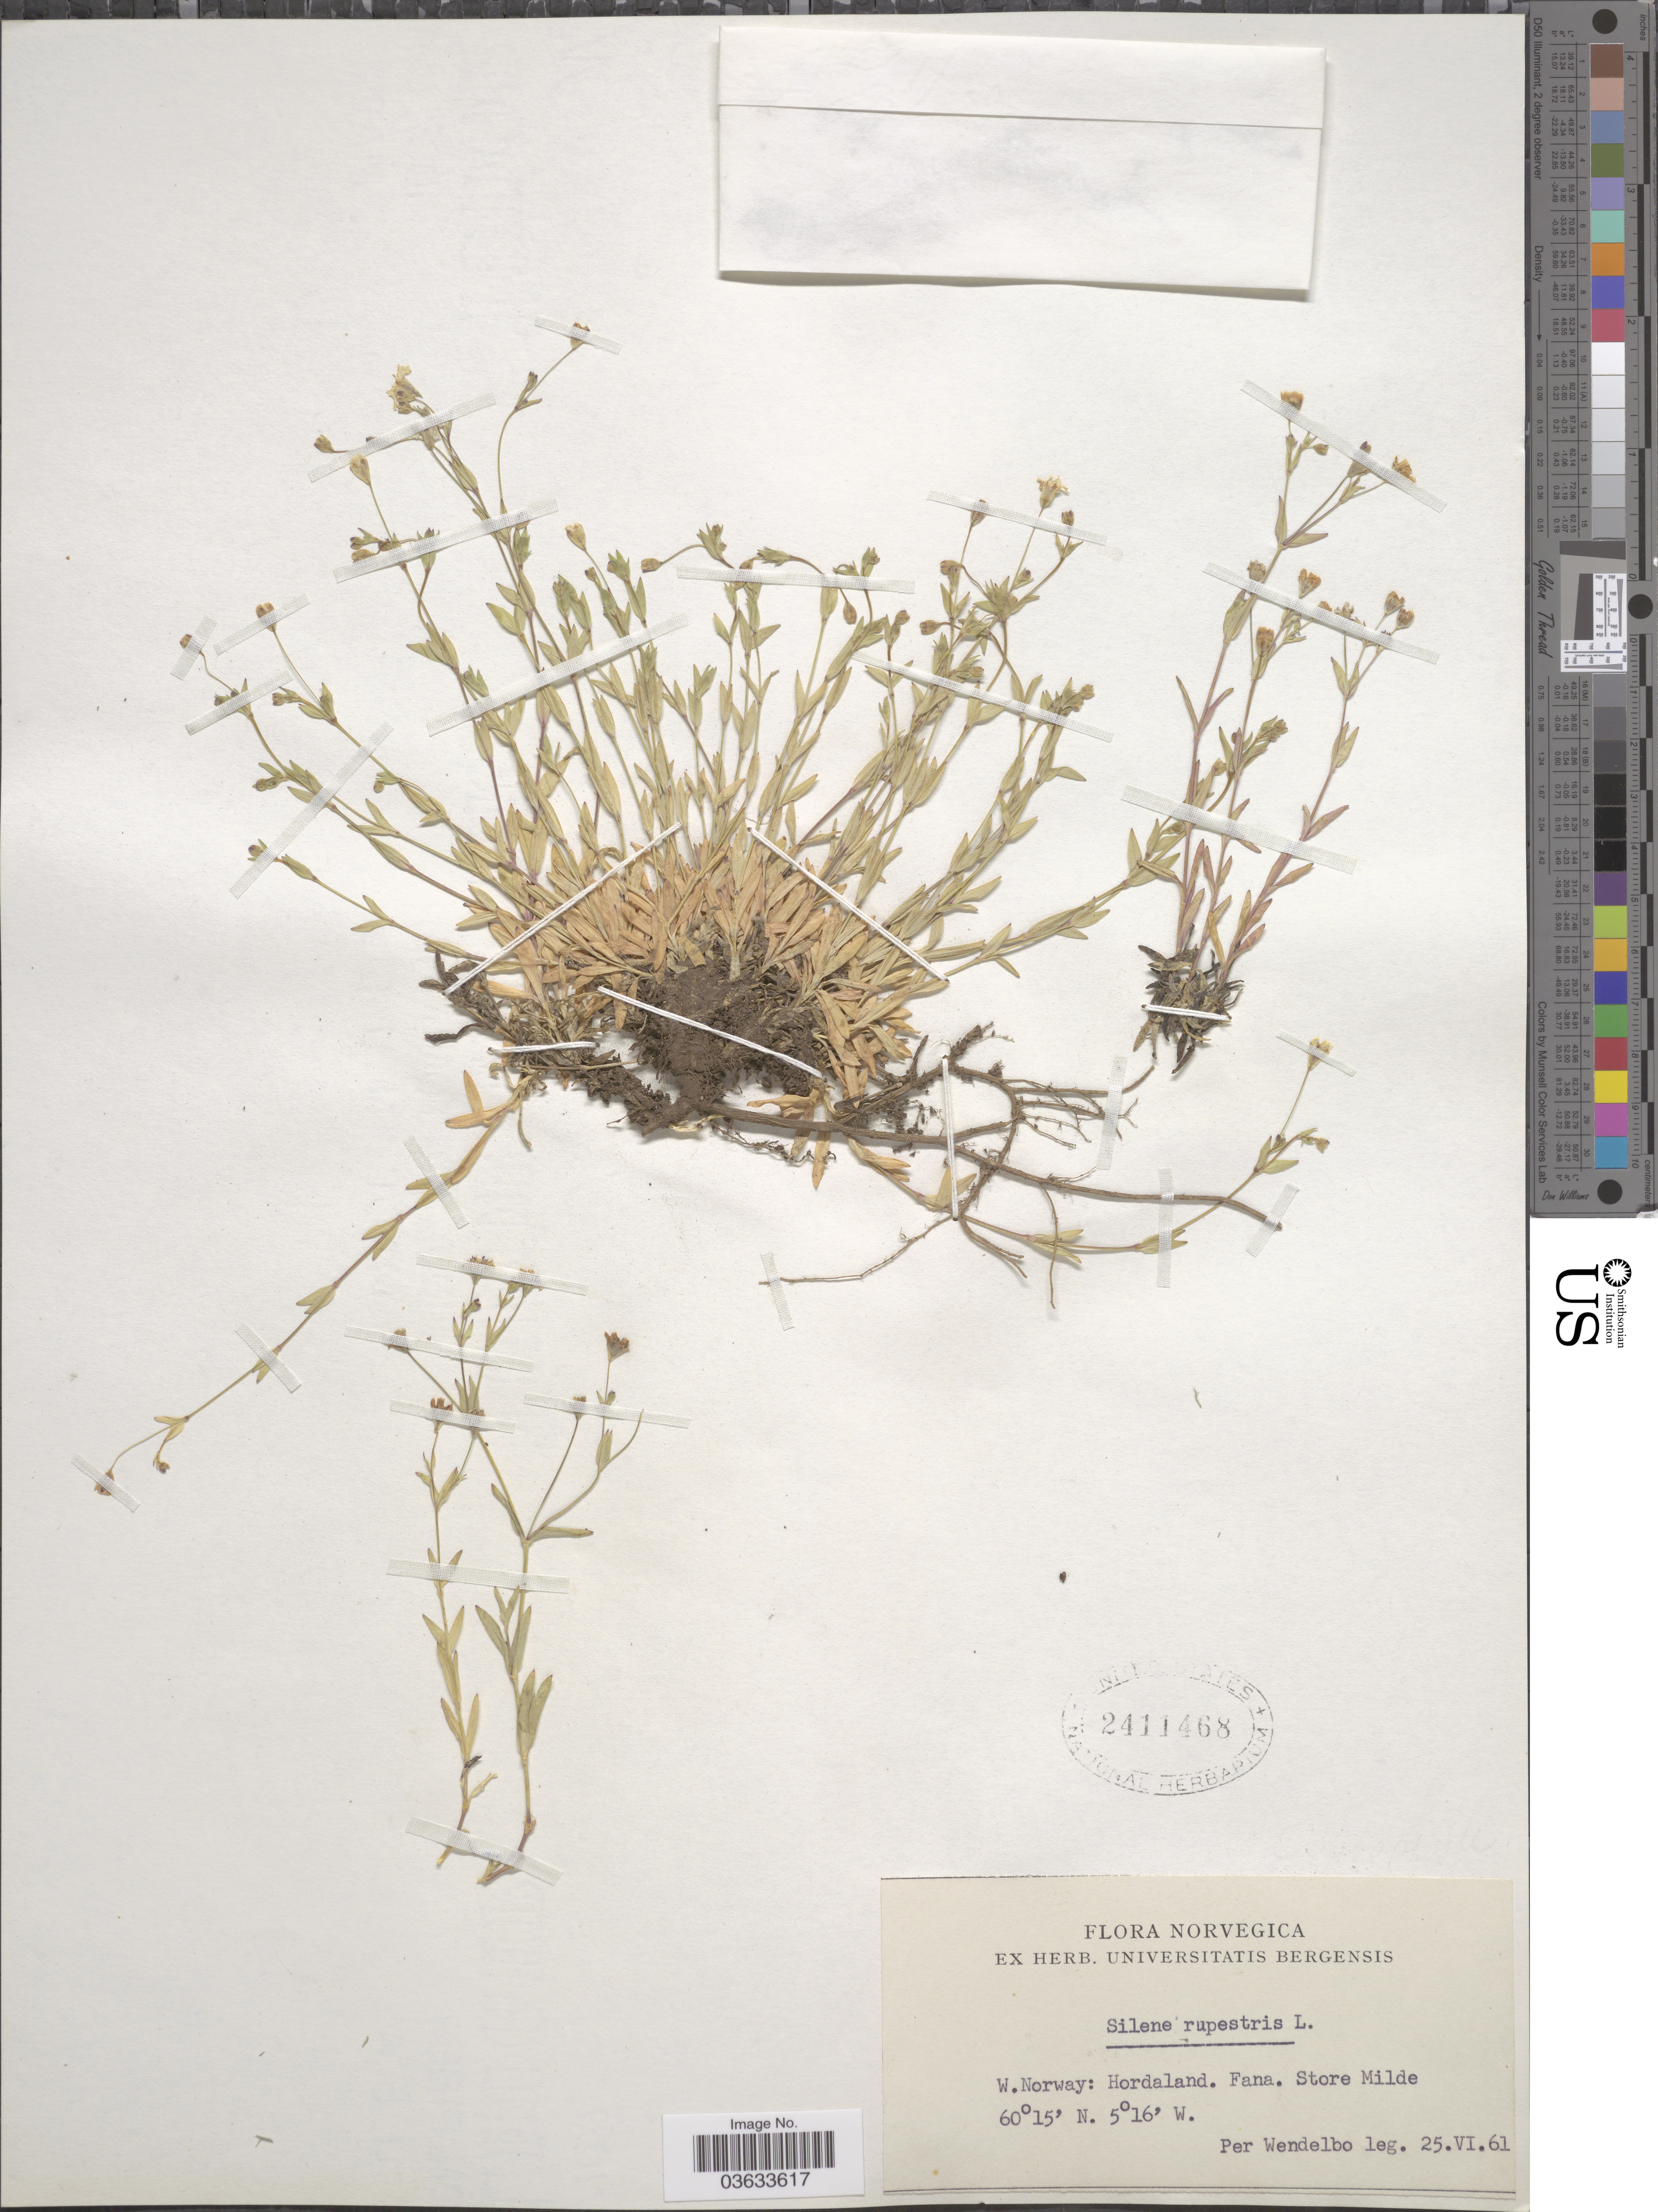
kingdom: Plantae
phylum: Tracheophyta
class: Magnoliopsida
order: Caryophyllales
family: Caryophyllaceae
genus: Atocion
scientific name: Atocion rupestre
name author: (L.) Oxelman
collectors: P. Wendelbo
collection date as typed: Transcribed d/m/y: 25/6/61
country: Norway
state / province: Hordaland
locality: Norvegica. W. Norway: Fana. Store Milde.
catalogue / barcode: US 2411468